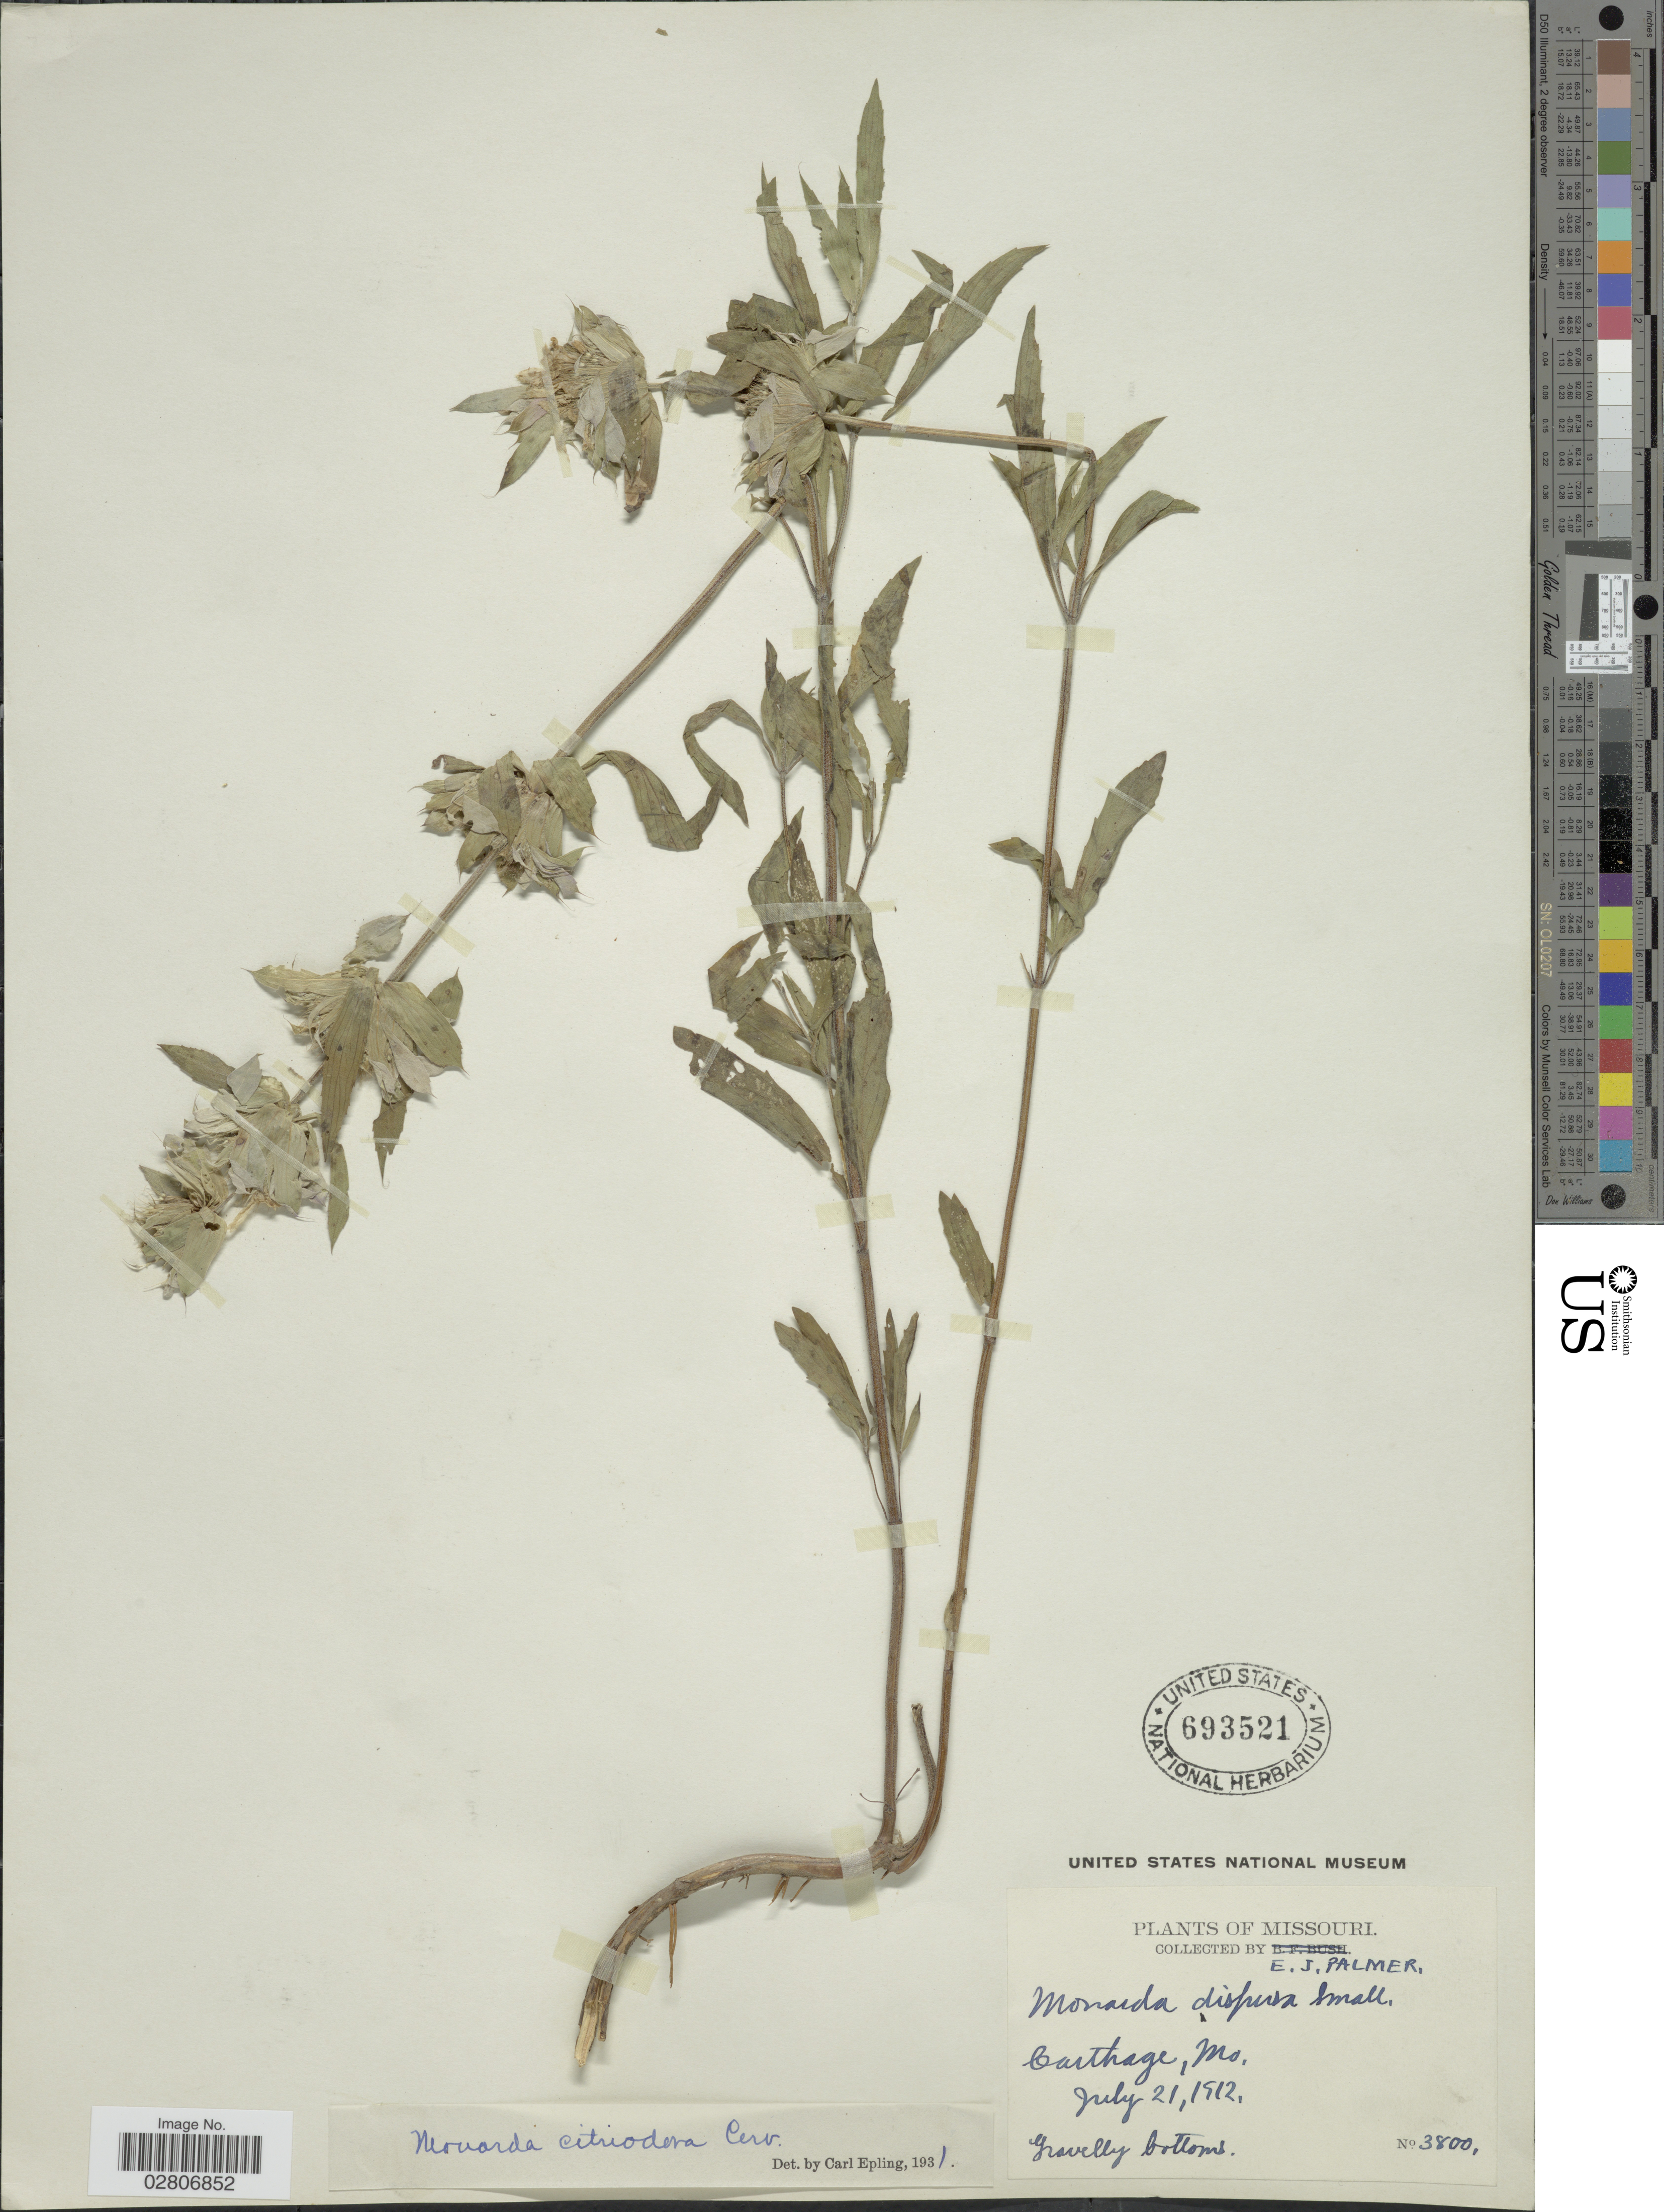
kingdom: Plantae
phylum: Tracheophyta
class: Magnoliopsida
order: Lamiales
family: Lamiaceae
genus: Monarda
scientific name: Monarda citriodora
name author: Cerv. ex Lag.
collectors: E. J. Palmer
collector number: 3800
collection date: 1912-07-21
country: United States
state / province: Missouri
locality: Carthage, Mo.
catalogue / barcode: US 693521